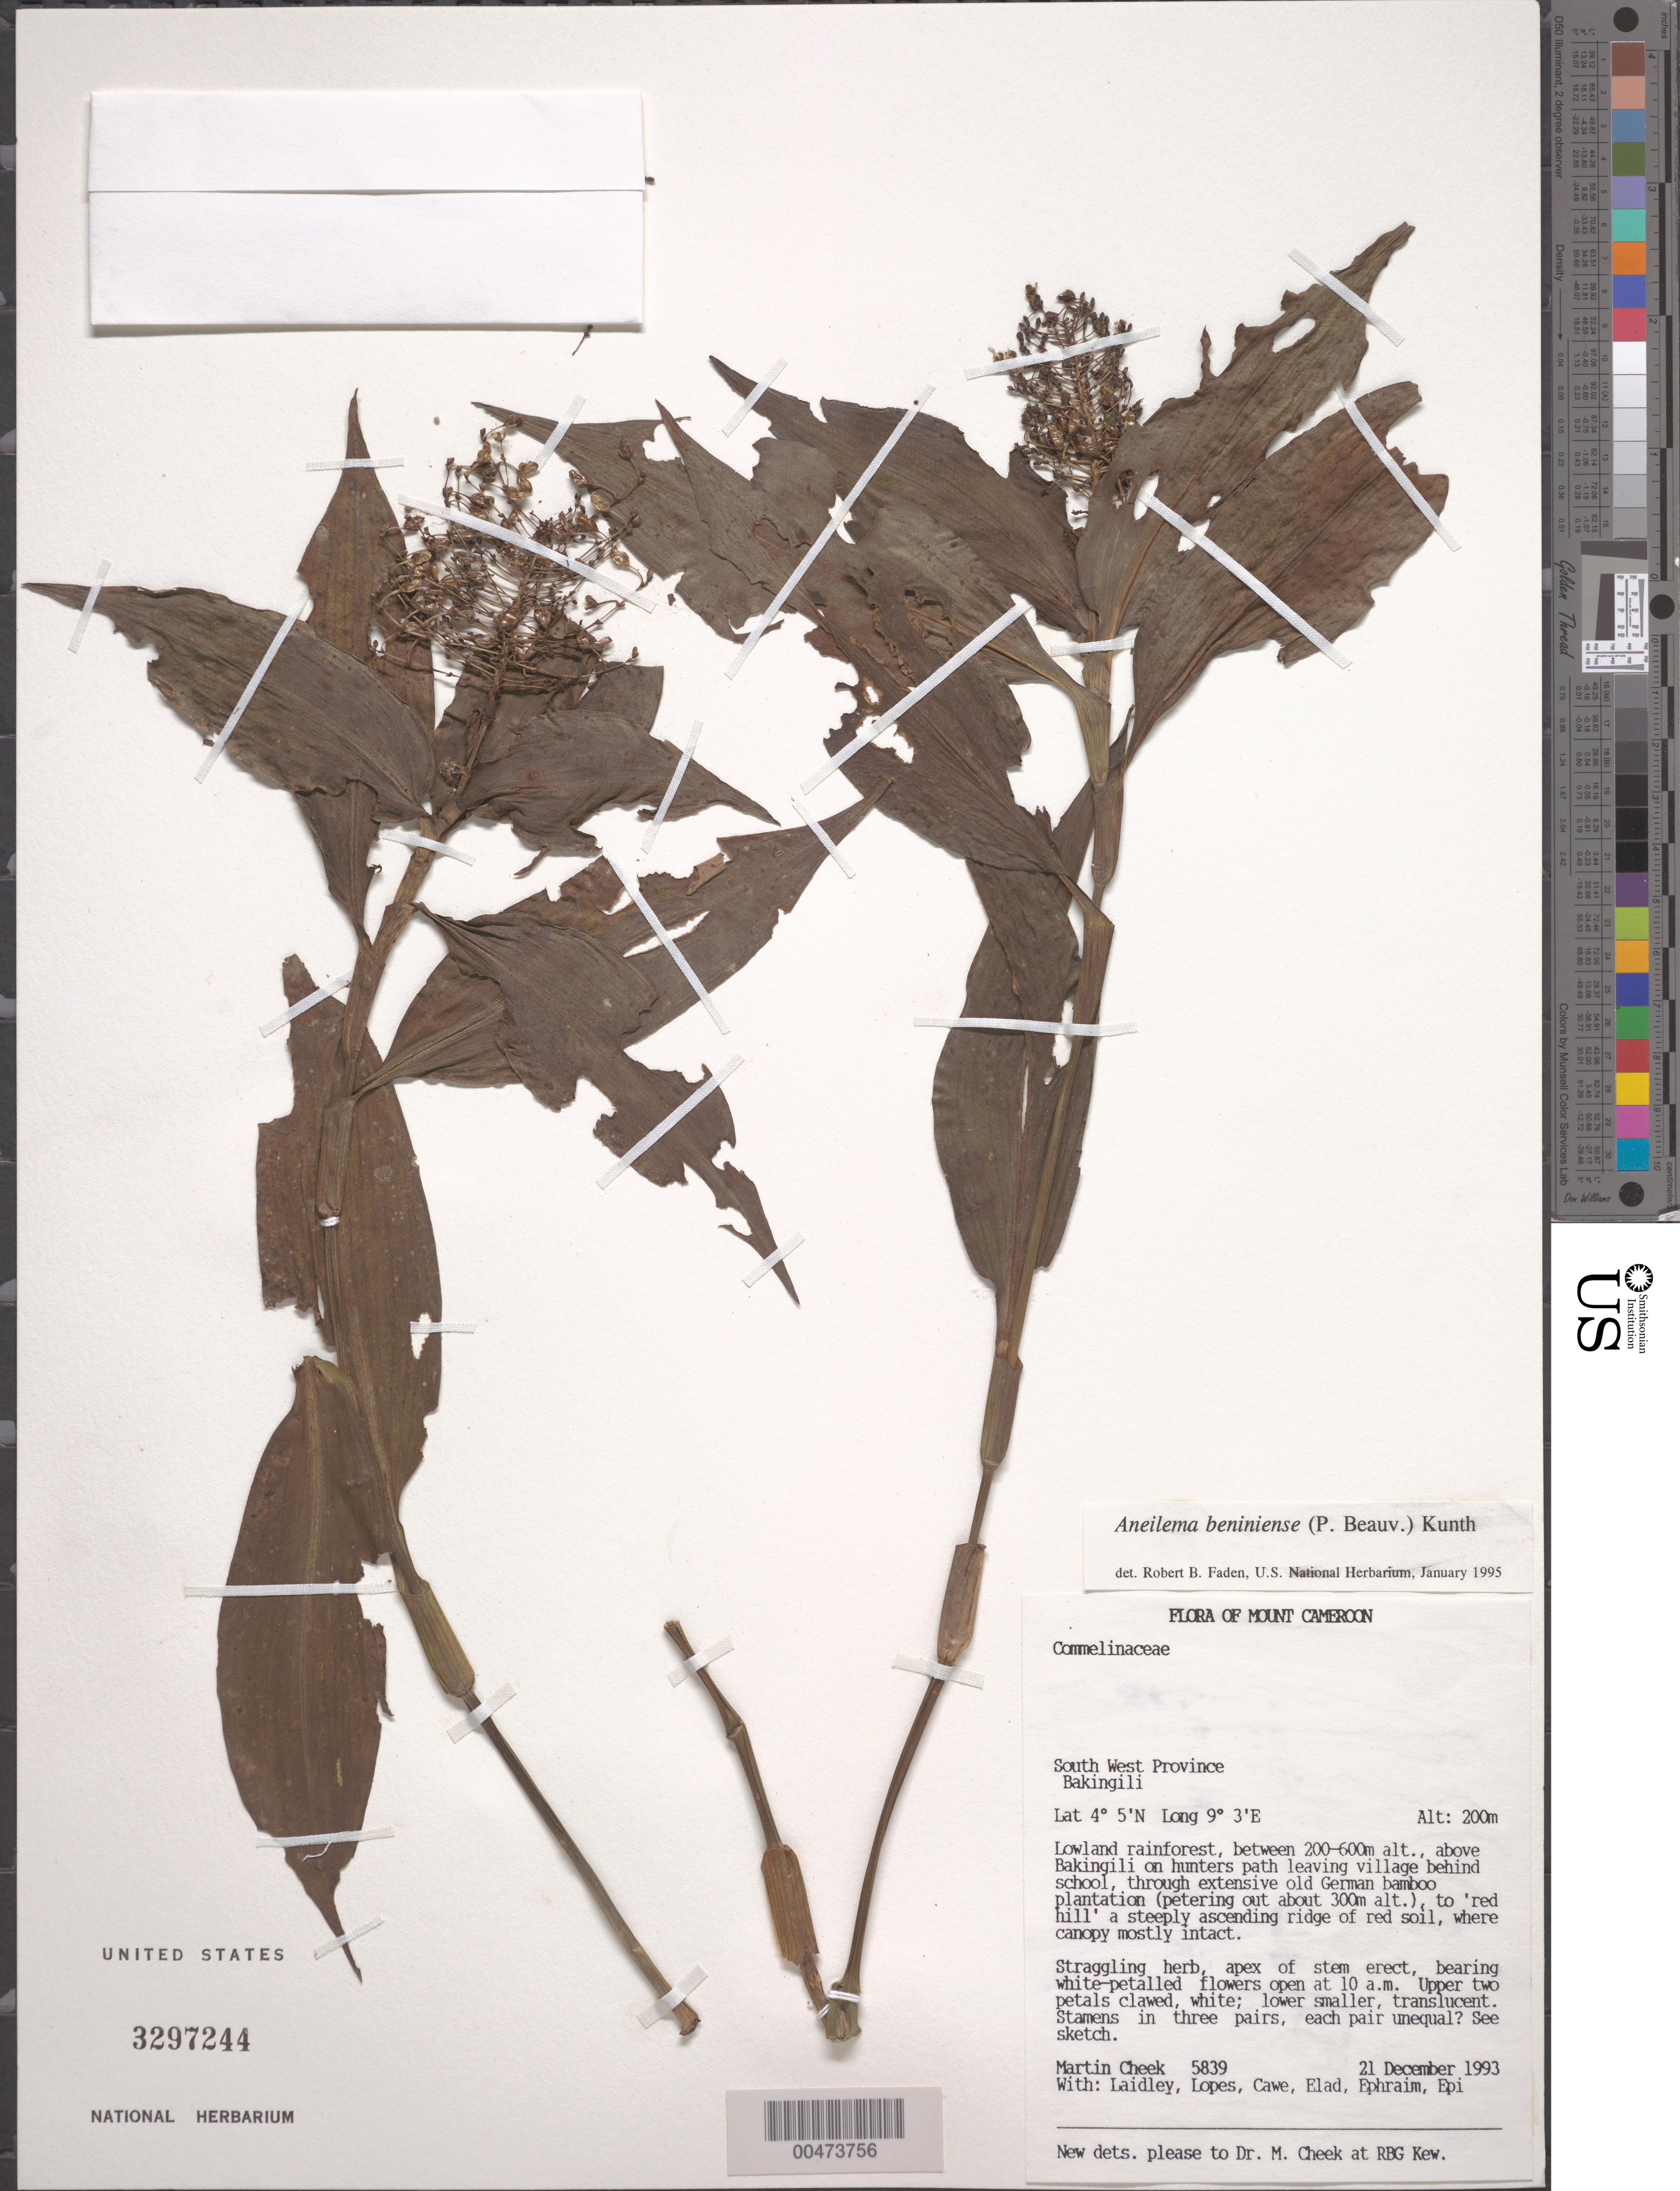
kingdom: Plantae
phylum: Tracheophyta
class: Liliopsida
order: Commelinales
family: Commelinaceae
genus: Aneilema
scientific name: Aneilema beniniense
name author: (P. Beauv.) Kunth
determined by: Faden, Robert B., (US), Smithsonian Institution - National Museum of Natural History (UNITED STATES)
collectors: M. Cheek, -. Laidley, -. Cawe, -. Elad, -. Ephraim & -. Epi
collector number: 5839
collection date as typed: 21 Dec 1993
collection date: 1993-12-21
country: Cameroon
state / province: Sud-Ouest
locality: Bakingili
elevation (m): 200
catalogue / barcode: US 3297244